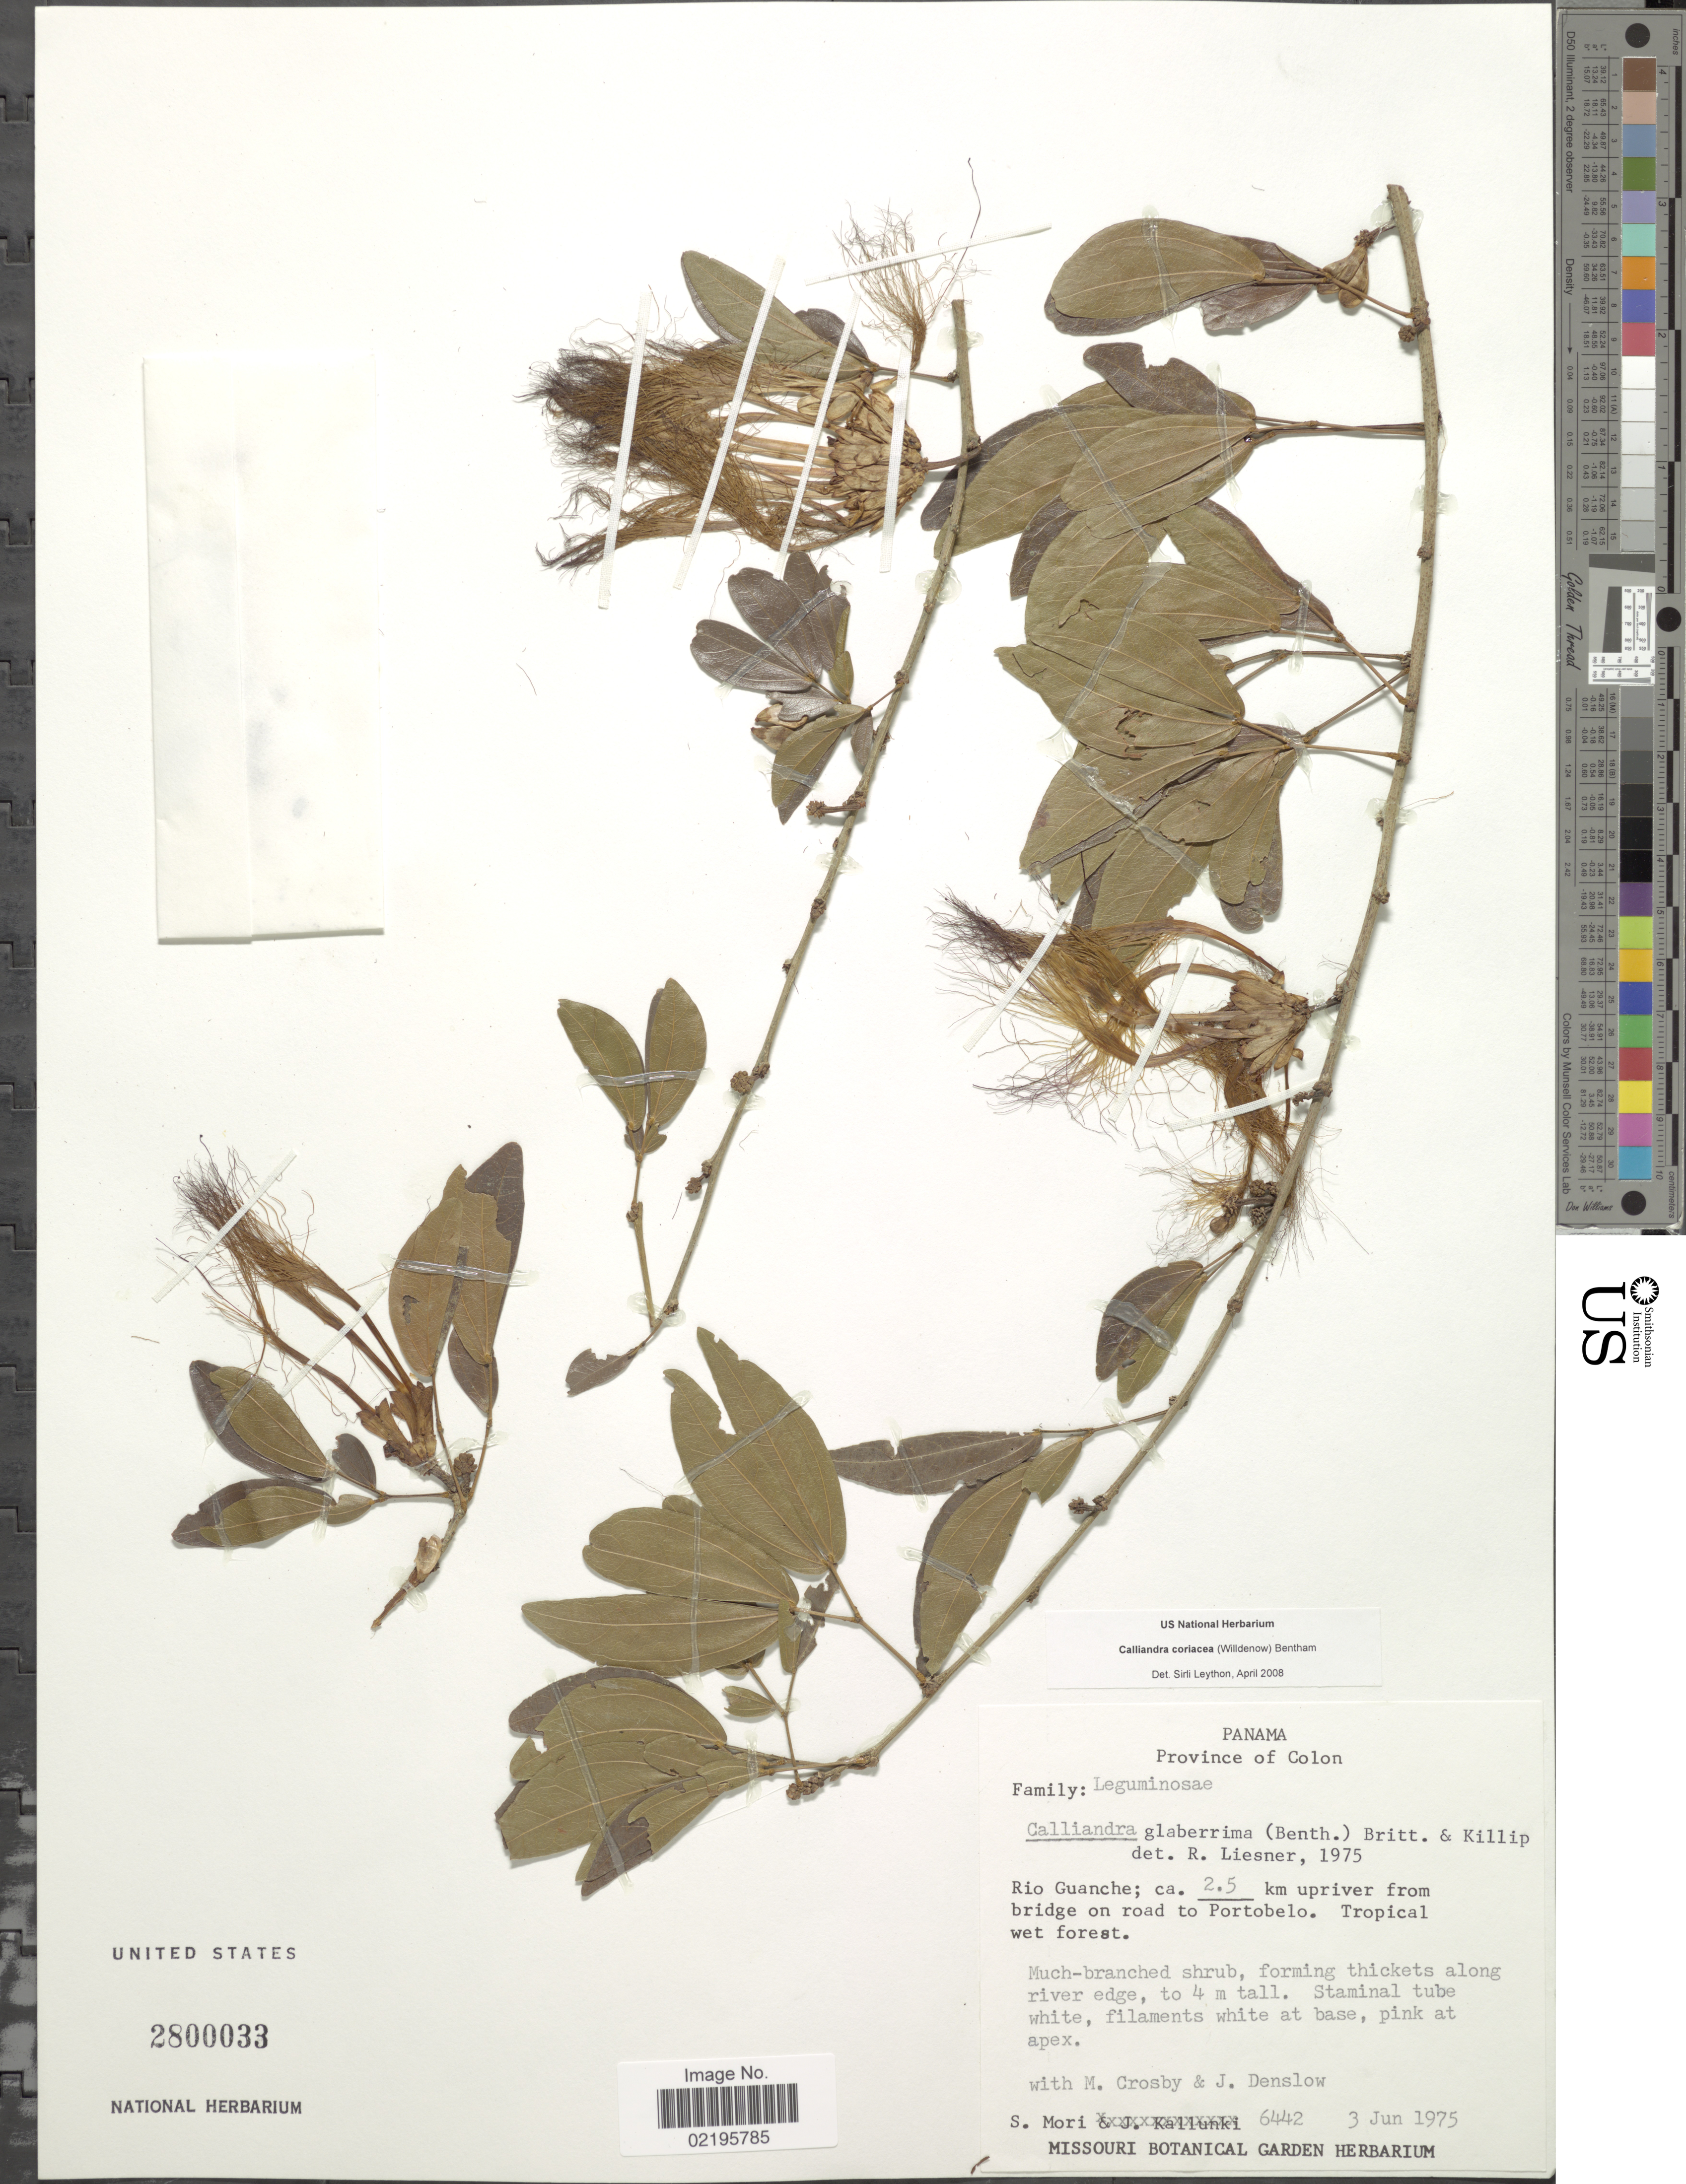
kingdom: Plantae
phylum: Tracheophyta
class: Magnoliopsida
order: Fabales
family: Fabaceae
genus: Calliandra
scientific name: Calliandra coriacea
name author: (Humb. & Bonpl. ex Willd.) Benth.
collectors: S. Mori, M. Crosby & J. Denslow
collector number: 6442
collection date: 1975-06-03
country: Panama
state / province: Colón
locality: Rio Guanche; ca. 2.5 km upriver from bridge on road to Portobelo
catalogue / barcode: US 2800033